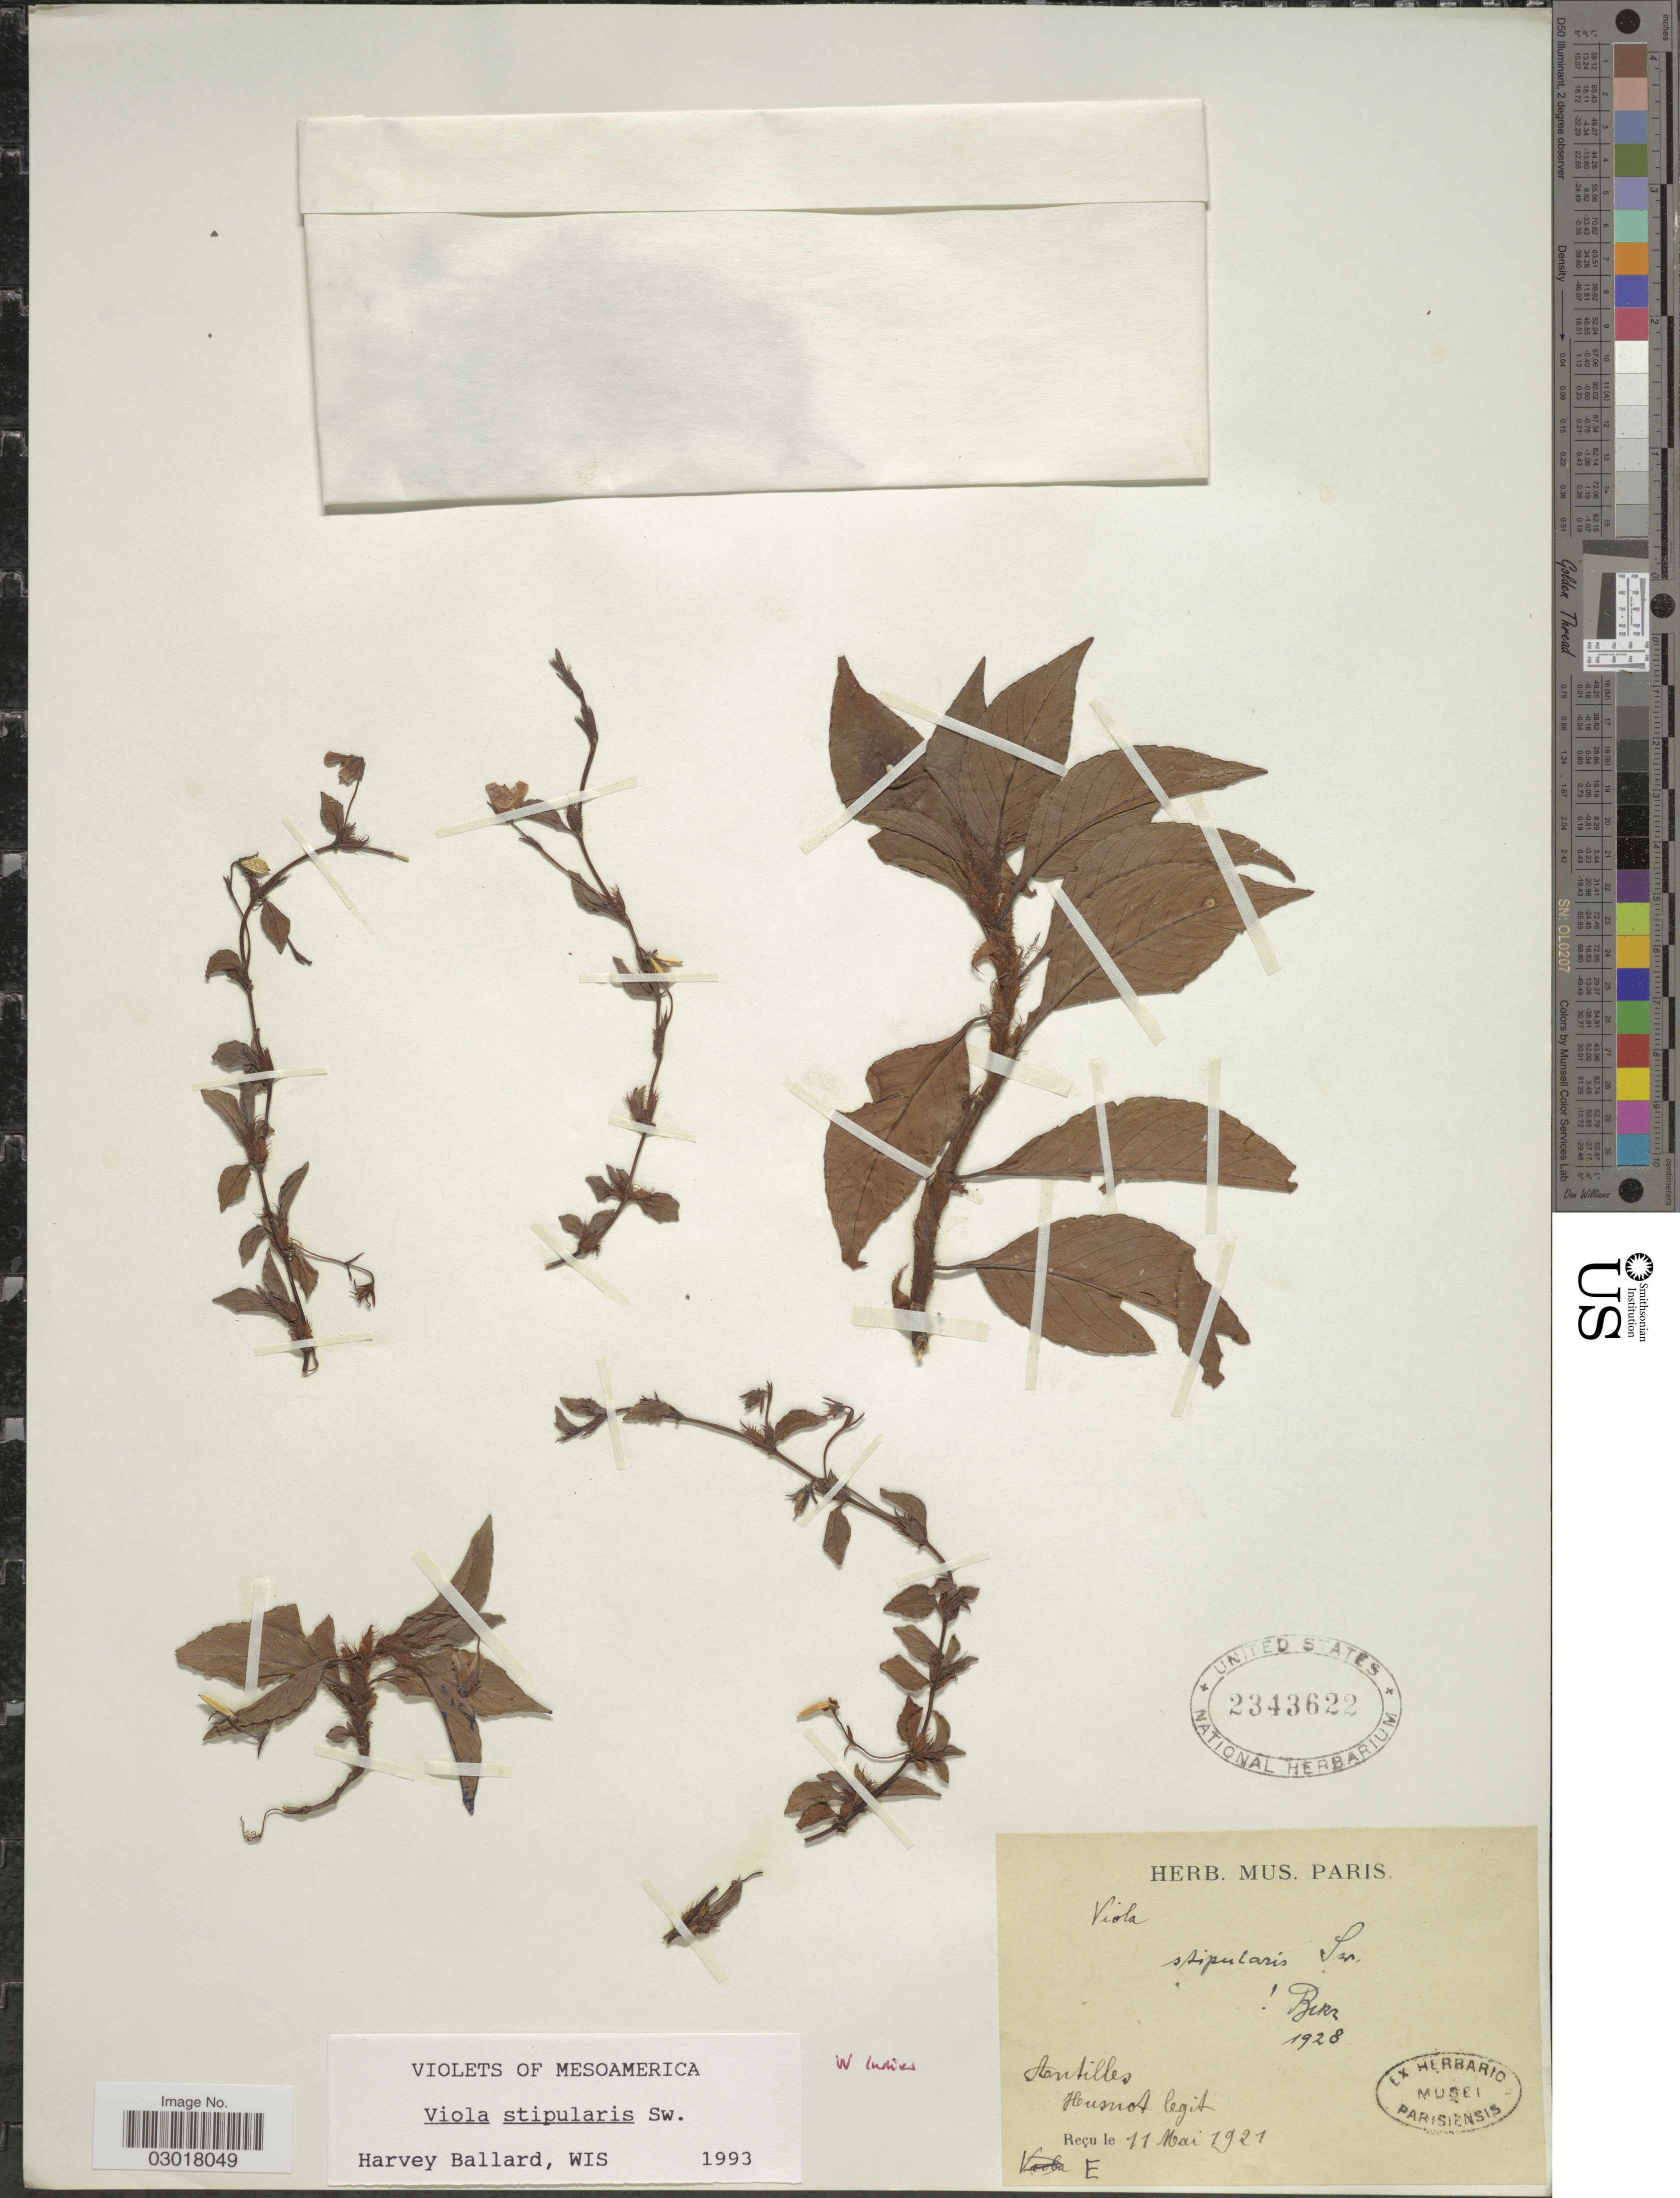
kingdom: Plantae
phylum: Tracheophyta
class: Magnoliopsida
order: Malpighiales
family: Violaceae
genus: Viola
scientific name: Viola stipularis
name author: Sw.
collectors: P. T. Husnot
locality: Antilles. W. Indies.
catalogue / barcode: US 2343622